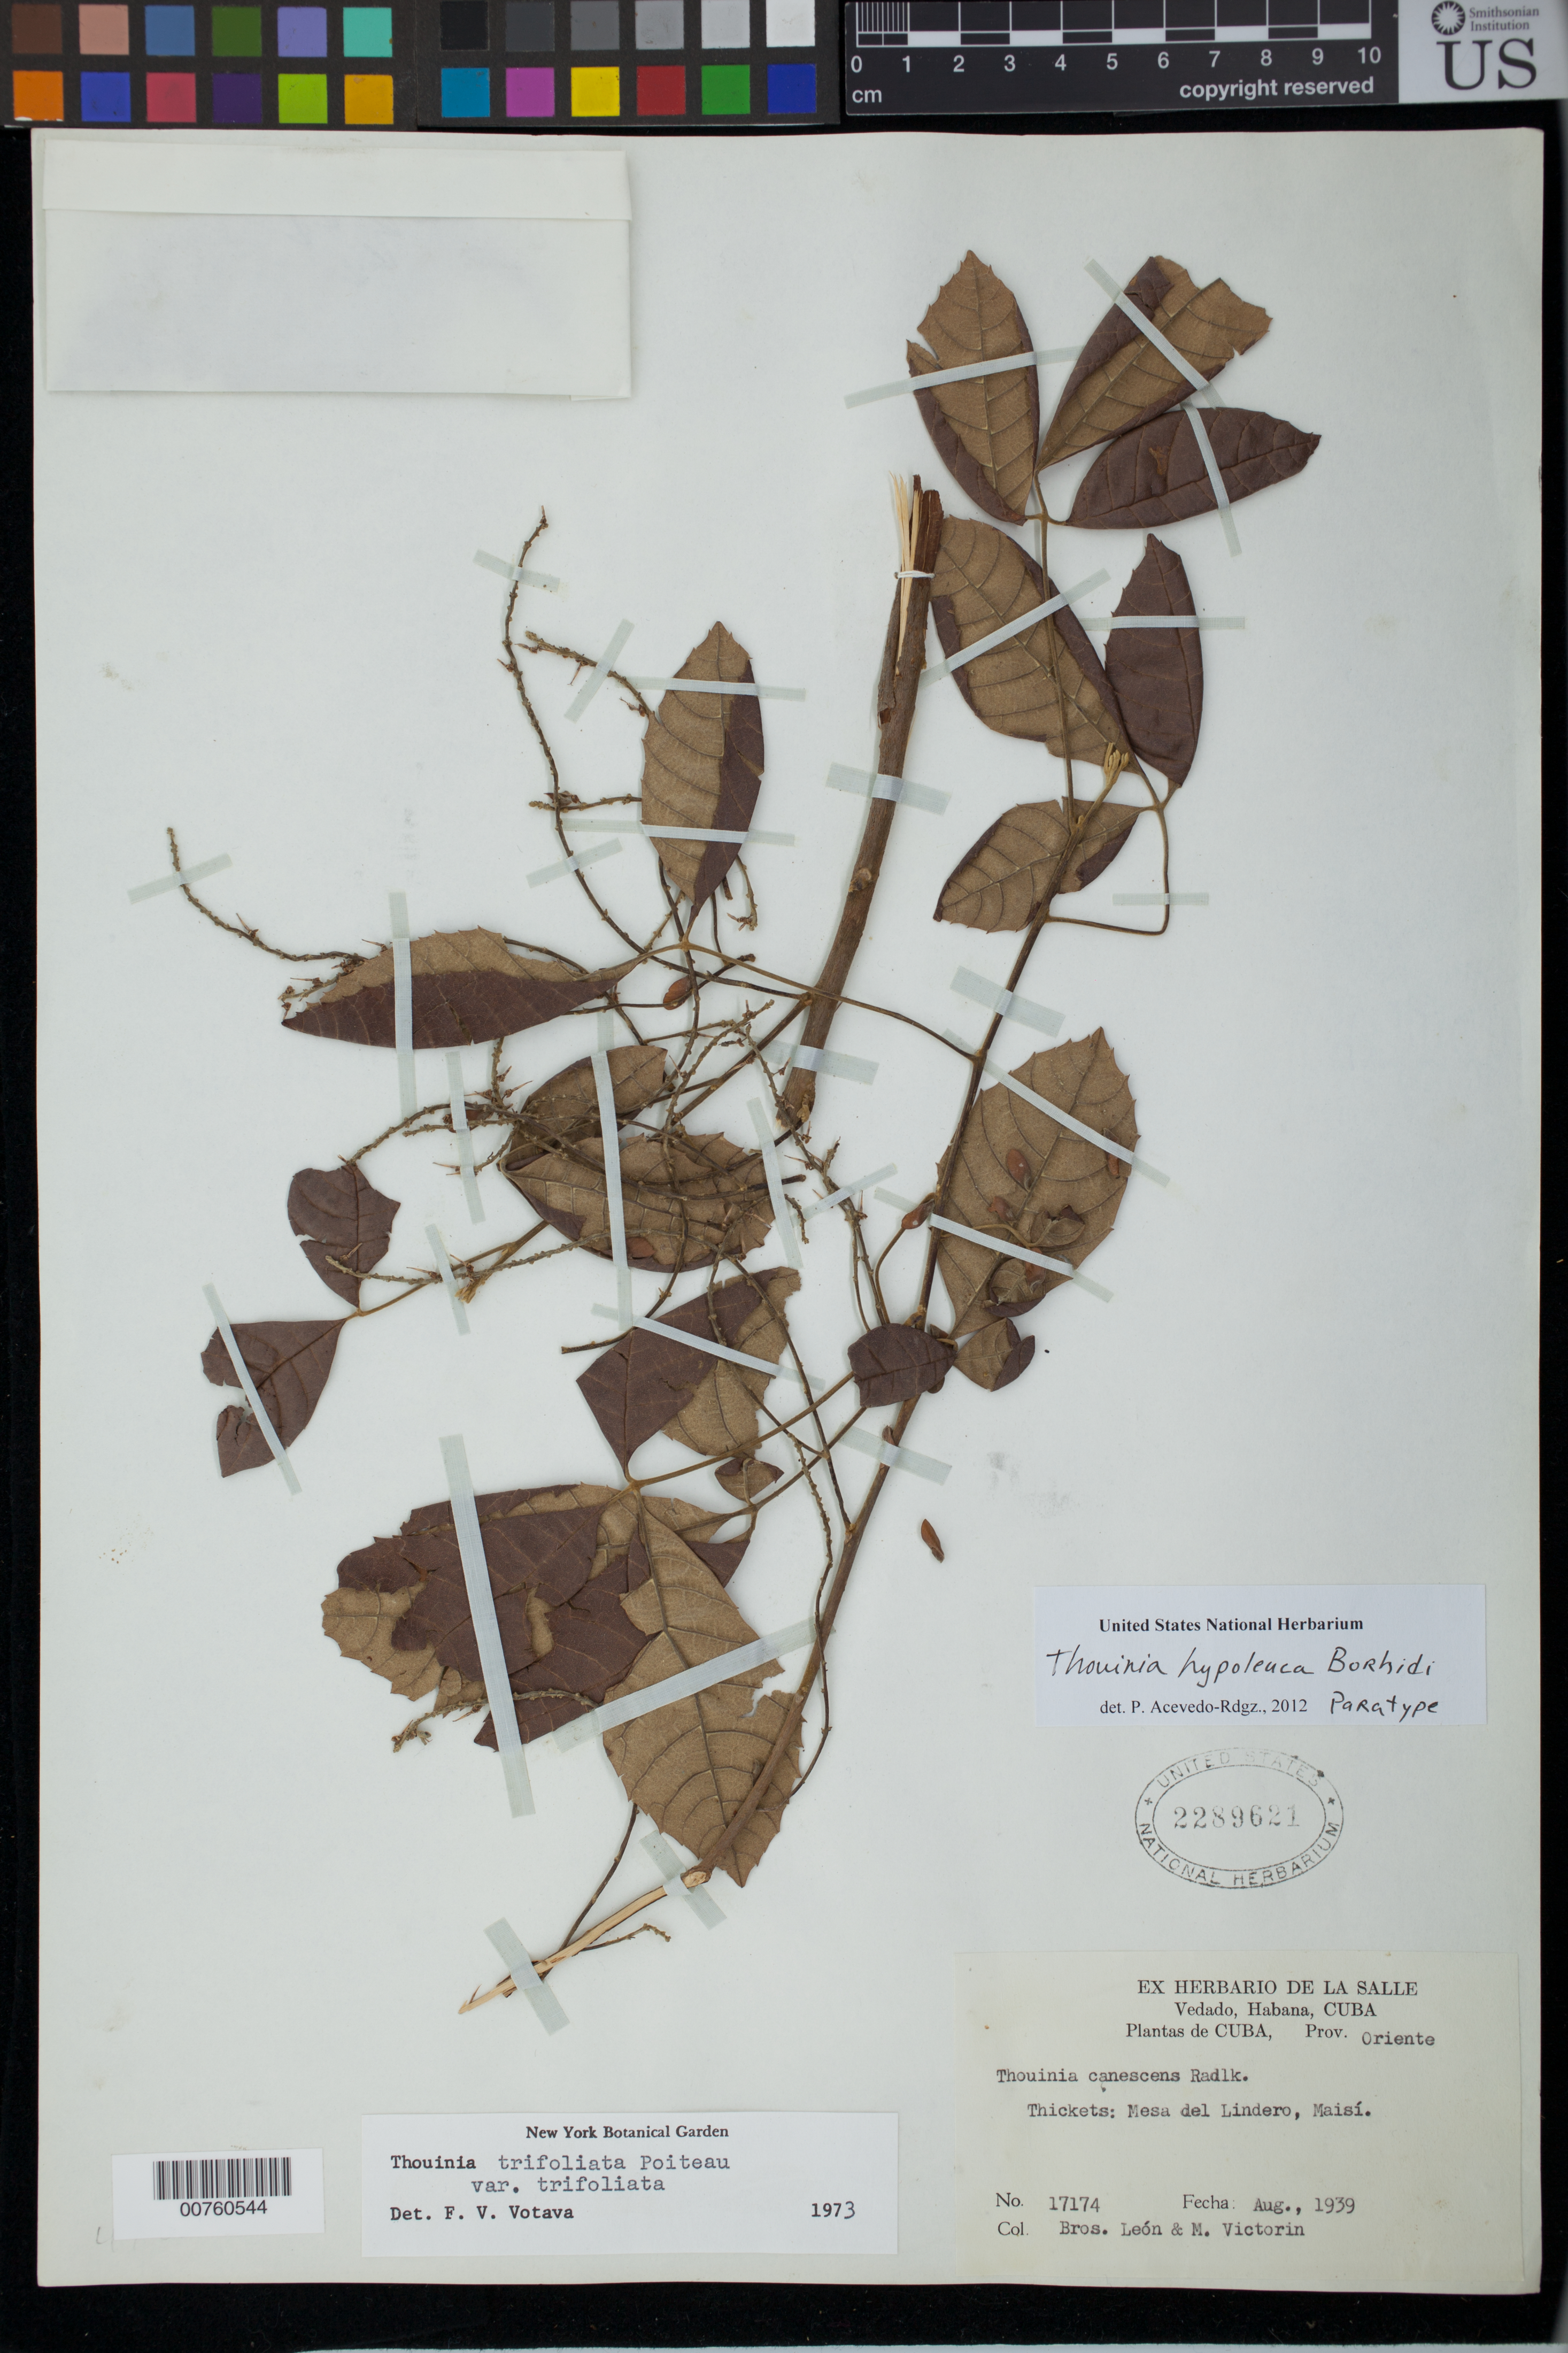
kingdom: Plantae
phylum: Tracheophyta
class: Magnoliopsida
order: Sapindales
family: Sapindaceae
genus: Thouinia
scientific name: Thouinia trifoliata var. trifoliata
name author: Poit.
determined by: Votava, Frank V.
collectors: Bro. León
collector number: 17174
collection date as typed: Aug 1939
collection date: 1939-08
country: Cuba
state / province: Oriente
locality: Mesa del Lindero, Maisí.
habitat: Thickets.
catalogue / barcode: US 2289621